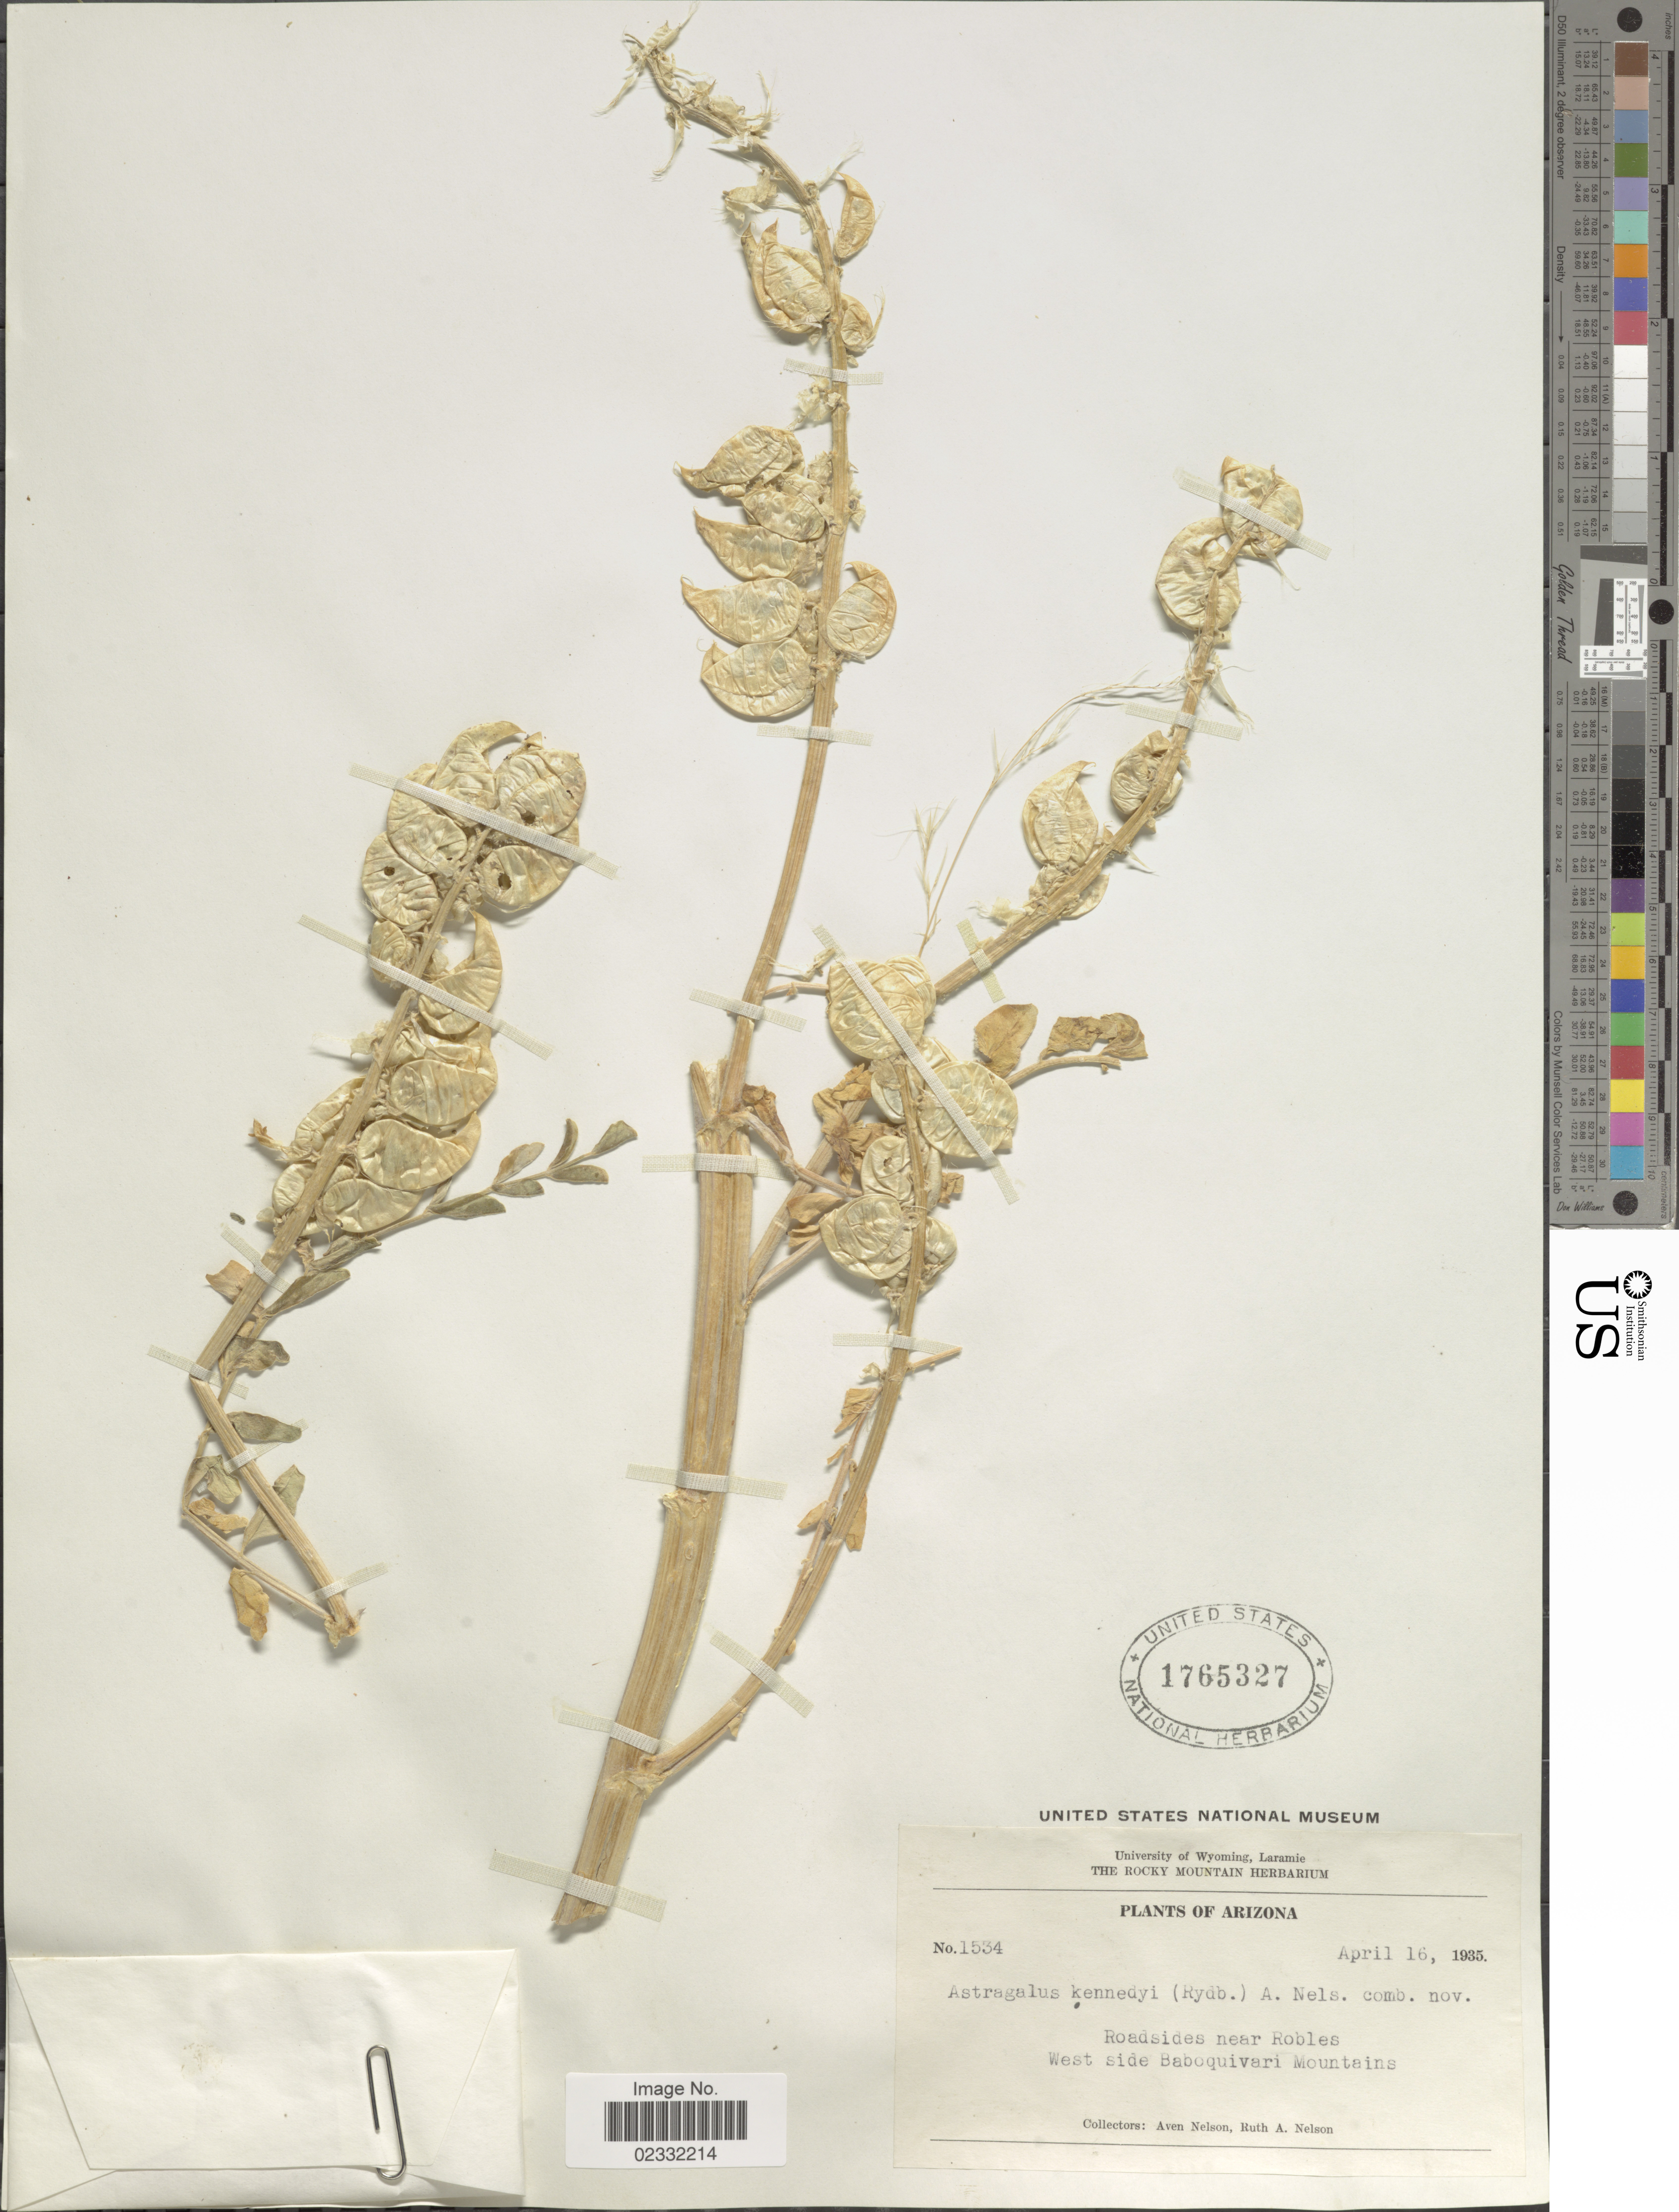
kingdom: Plantae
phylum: Tracheophyta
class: Magnoliopsida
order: Fabales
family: Fabaceae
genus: Astragalus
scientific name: Astragalus lentiginosus var. kennedyi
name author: (Rydb.) Barneby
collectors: A. Nelson & R. A. Nelson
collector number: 1534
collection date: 1935-02-16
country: United States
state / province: Arizona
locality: Roadside near Robles, West side Baboquivari Mountains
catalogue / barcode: US 1765327